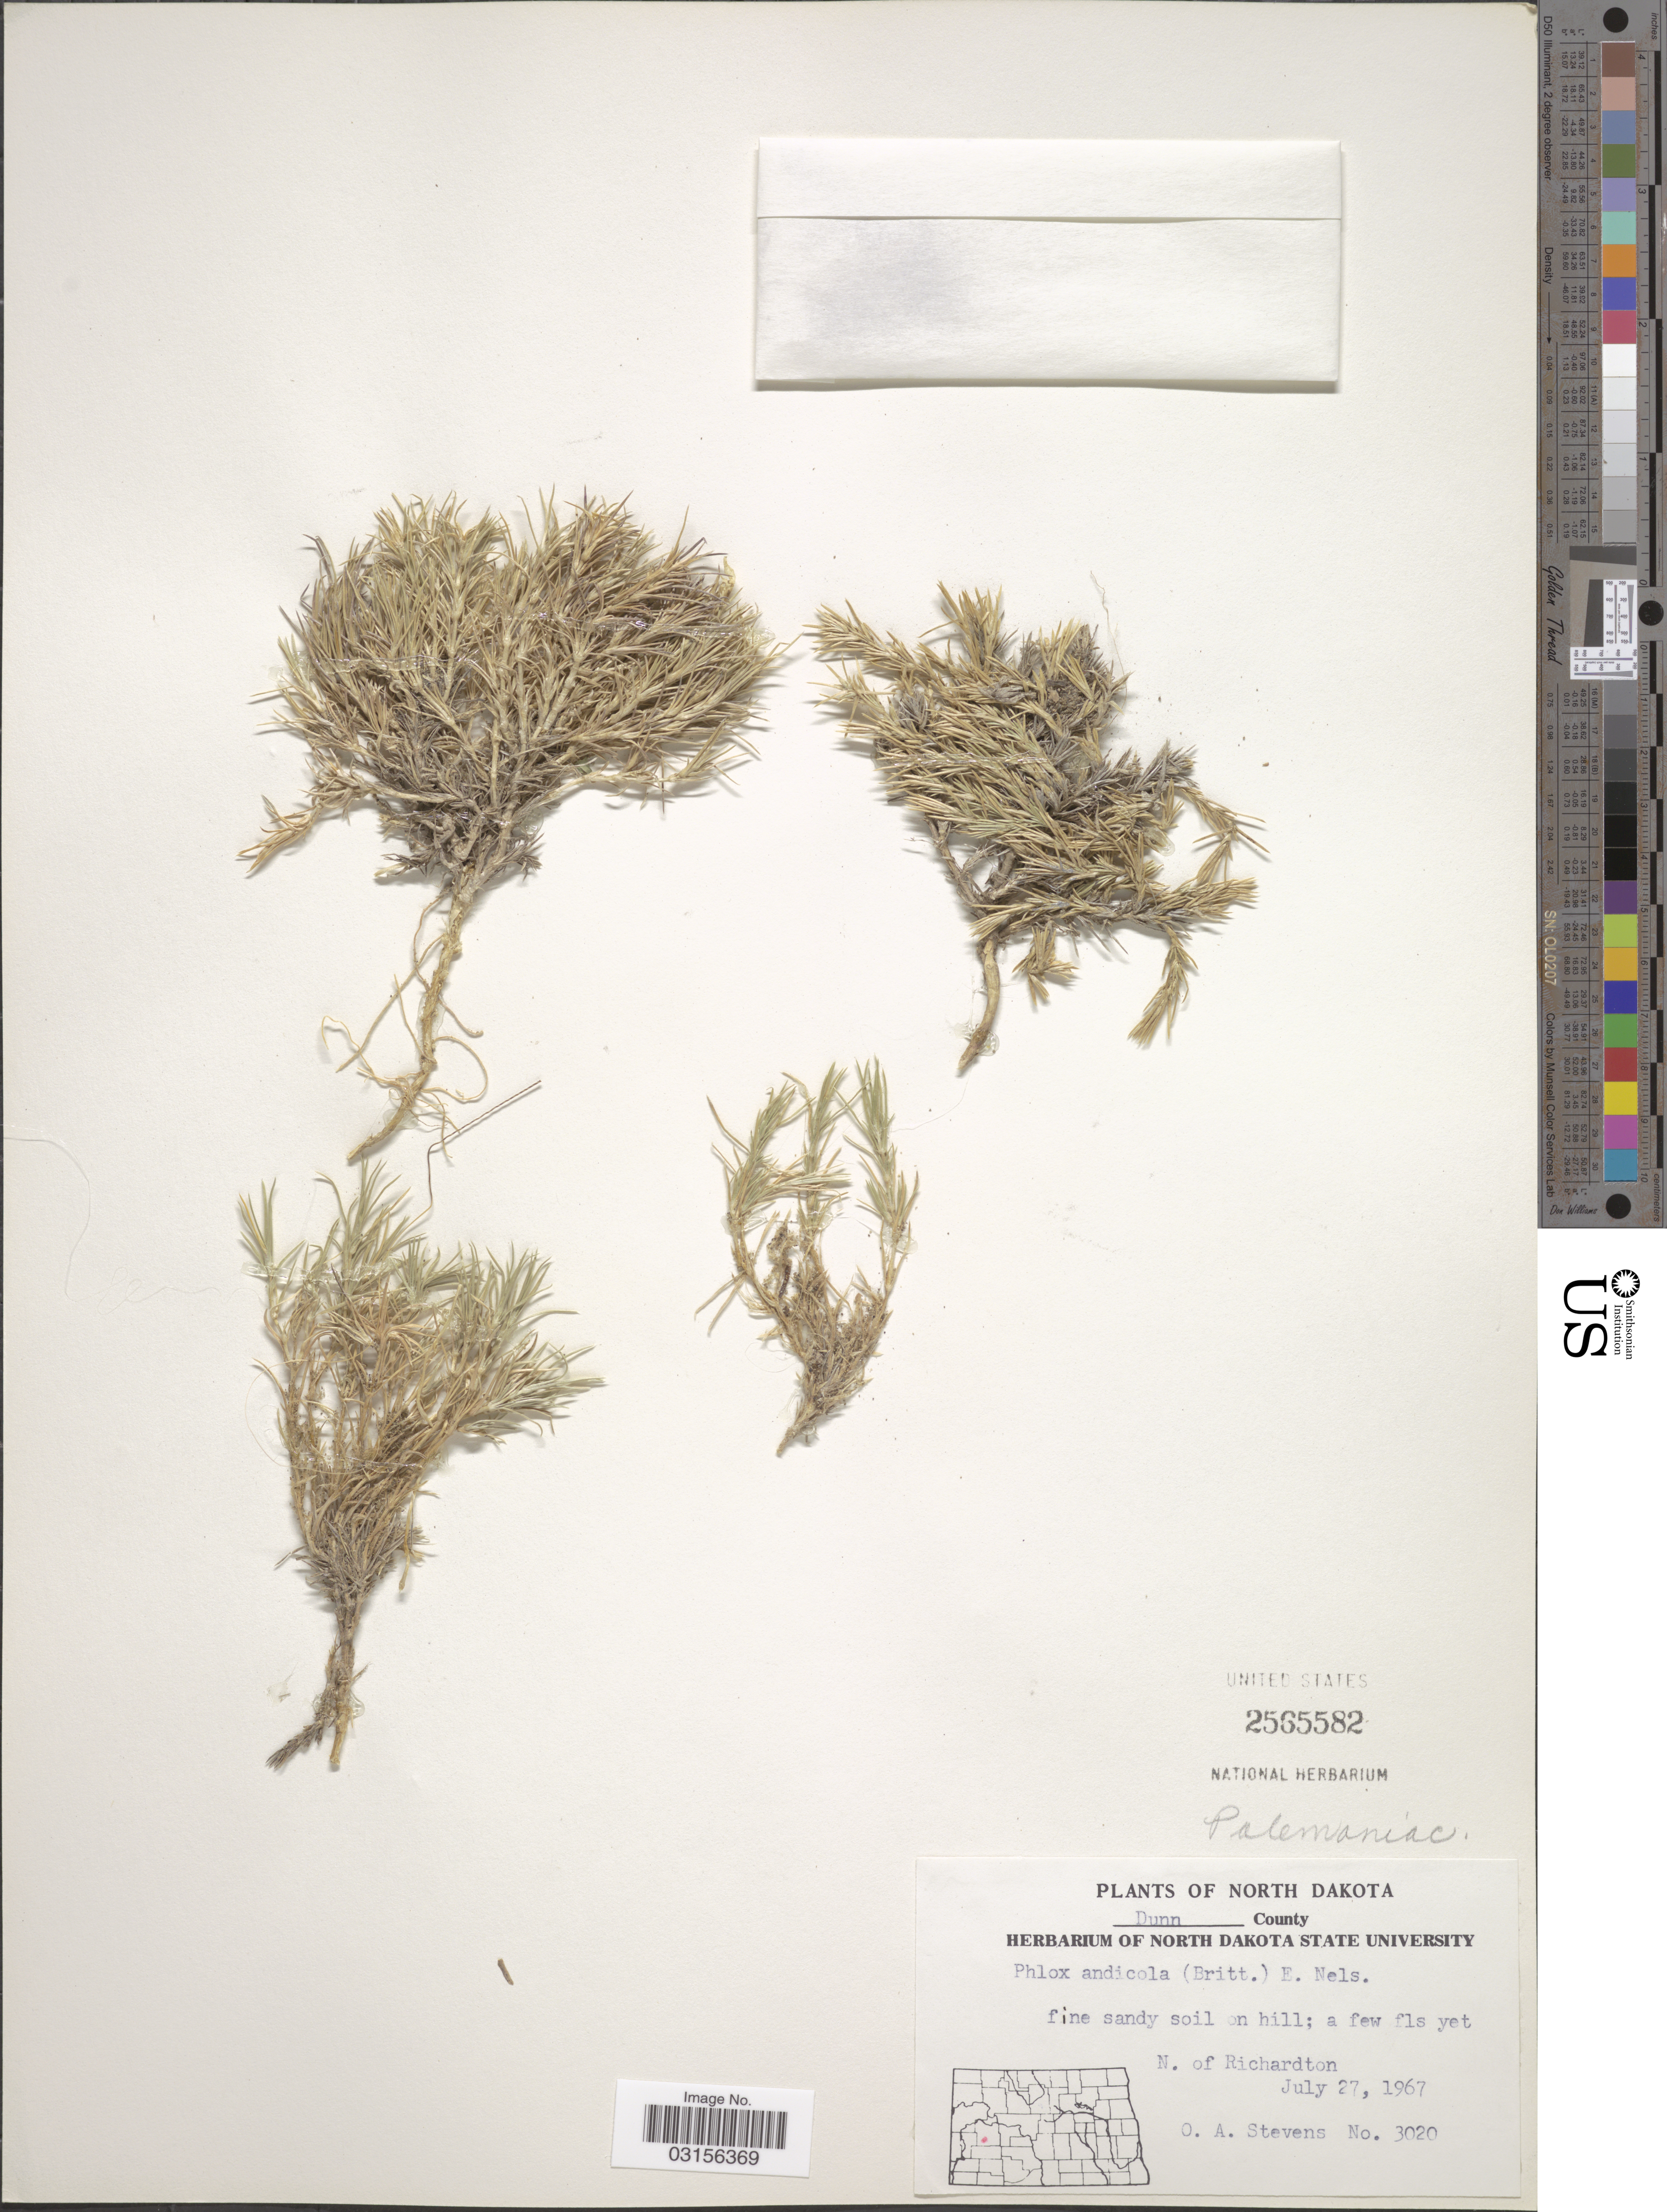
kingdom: Plantae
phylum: Tracheophyta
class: Magnoliopsida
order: Ericales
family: Polemoniaceae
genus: Phlox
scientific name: Phlox andicola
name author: (Britton) E.E. Nelson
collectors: O. A. Stevens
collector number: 3020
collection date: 1967-07-27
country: United States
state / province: North Dakota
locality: Dunn County. N. of Richardton.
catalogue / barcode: US 2565582